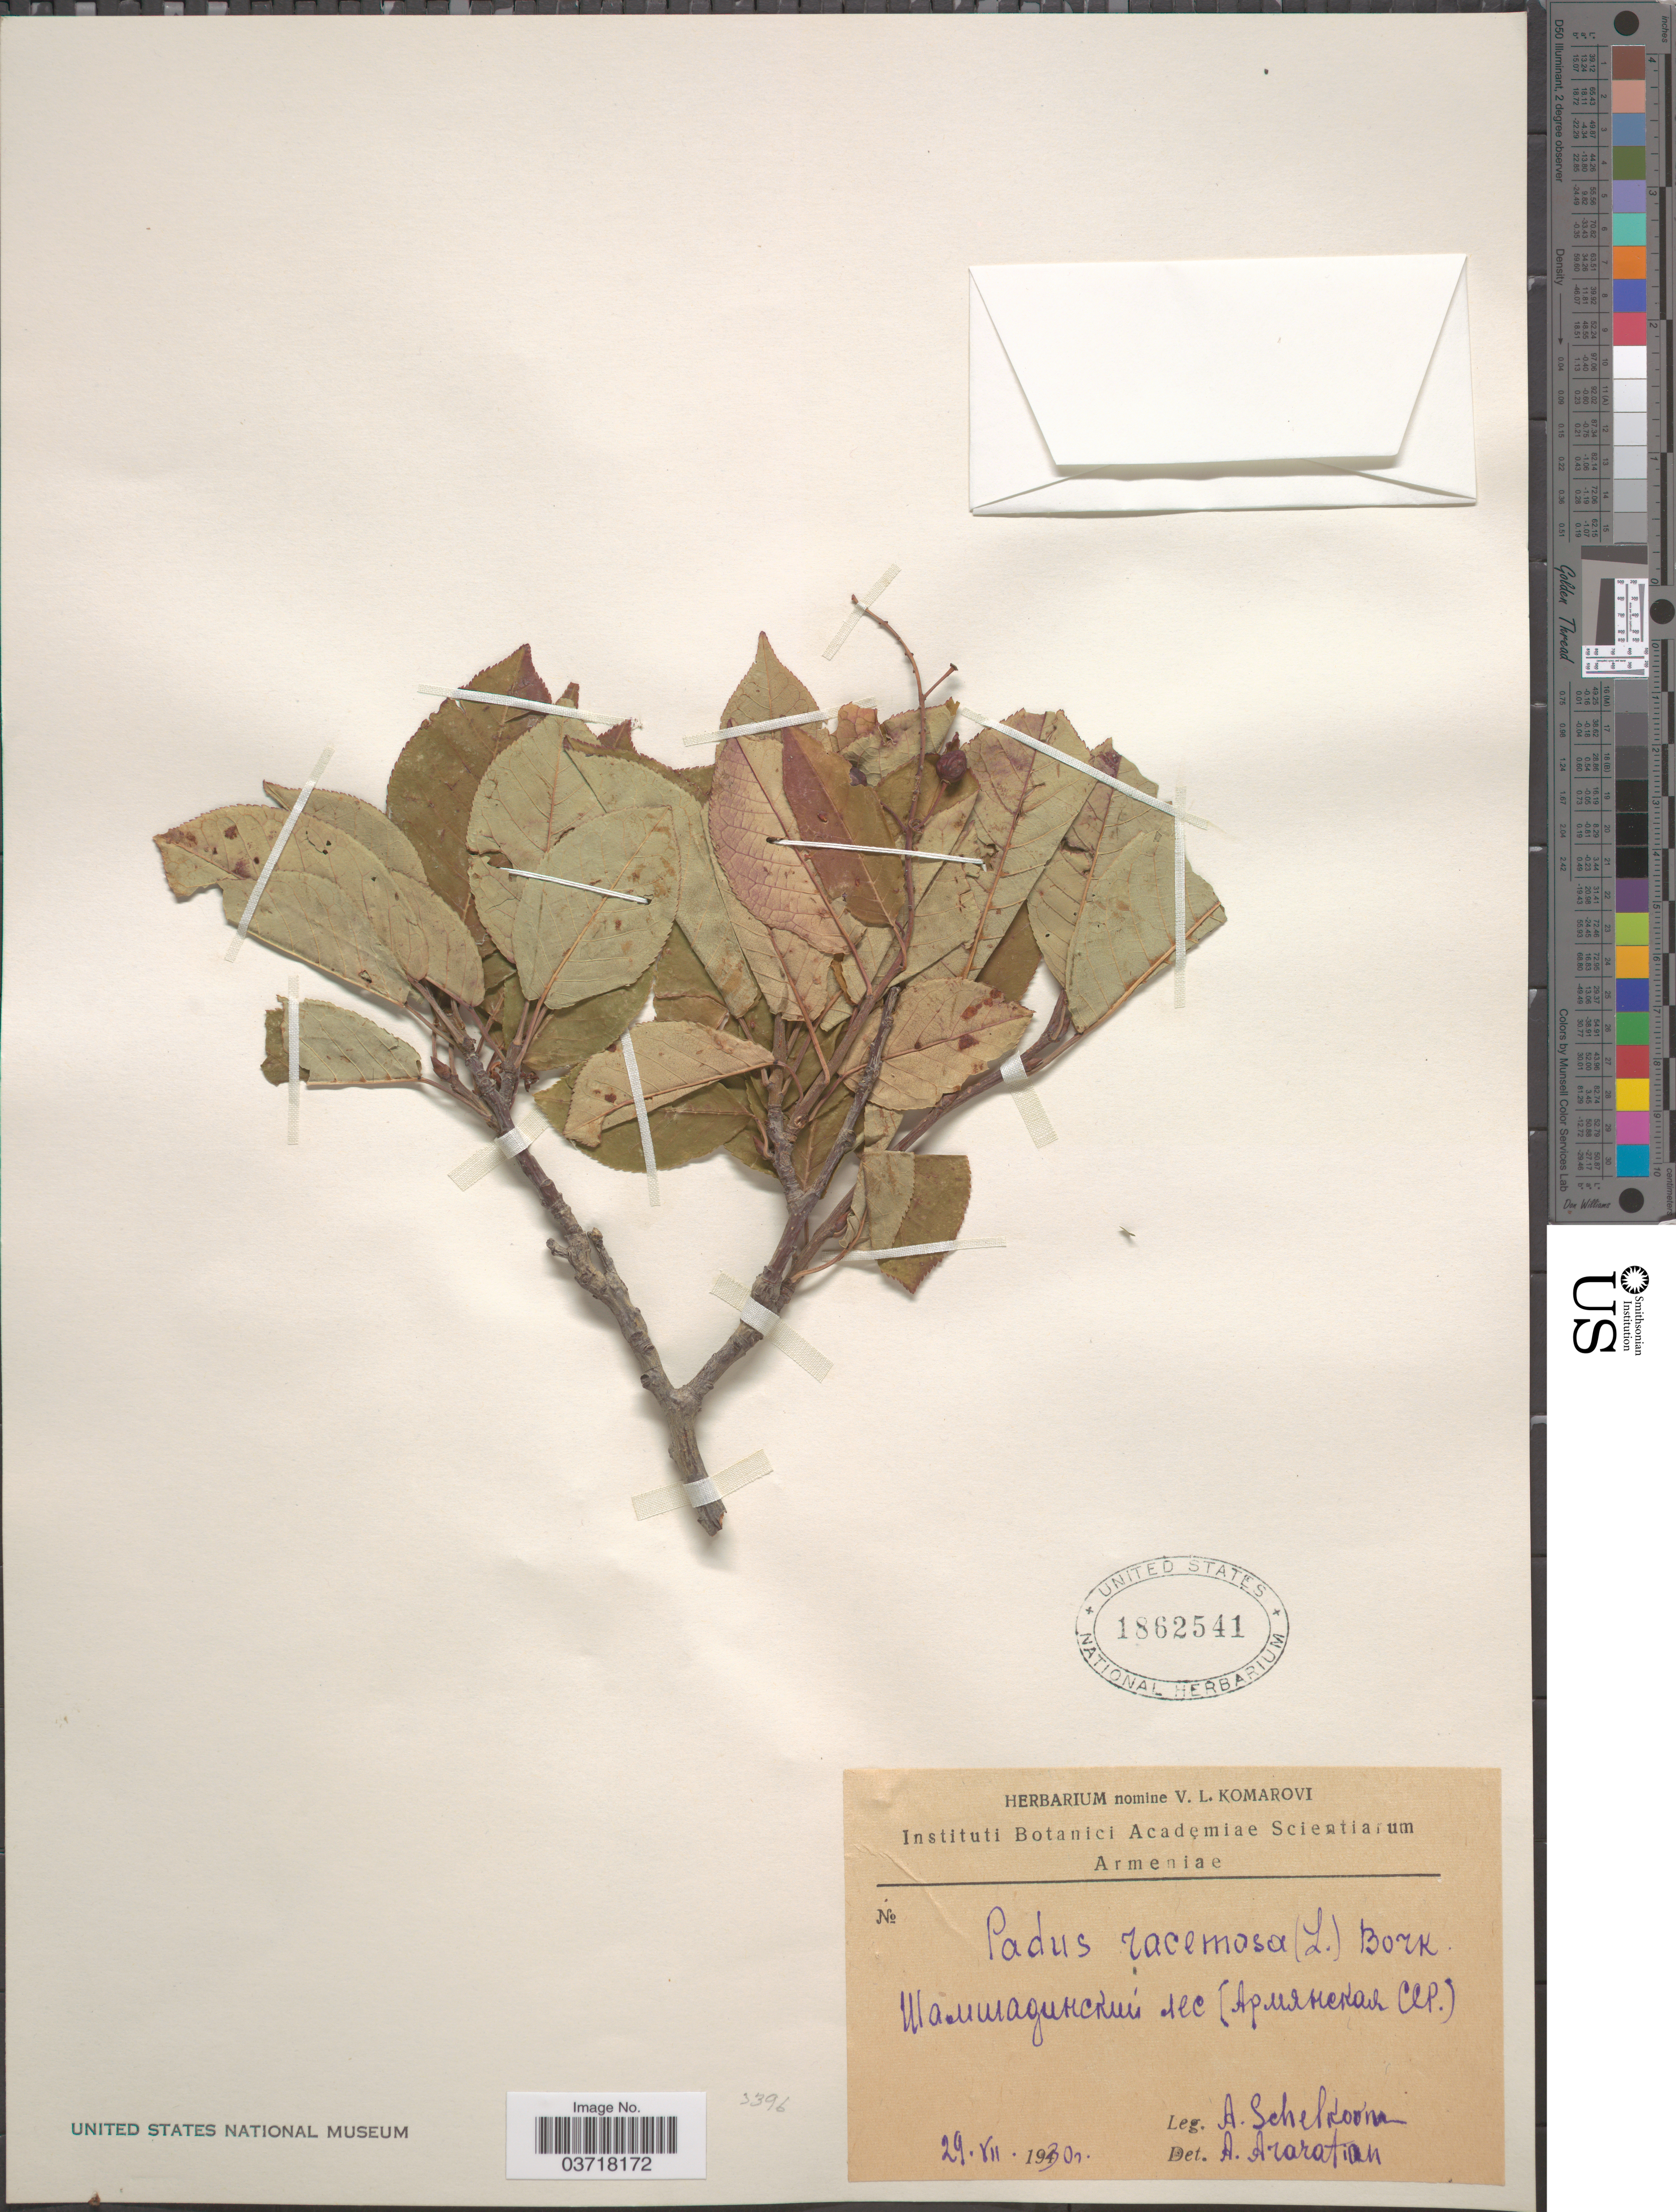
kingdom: Plantae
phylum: Tracheophyta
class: Magnoliopsida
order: Rosales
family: Rosaceae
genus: Prunus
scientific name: Prunus racemosa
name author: Lam.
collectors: A. Schelkovna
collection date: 1930-07-29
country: Armenia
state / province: Tavush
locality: Shamshadin forest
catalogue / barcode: US 1862541